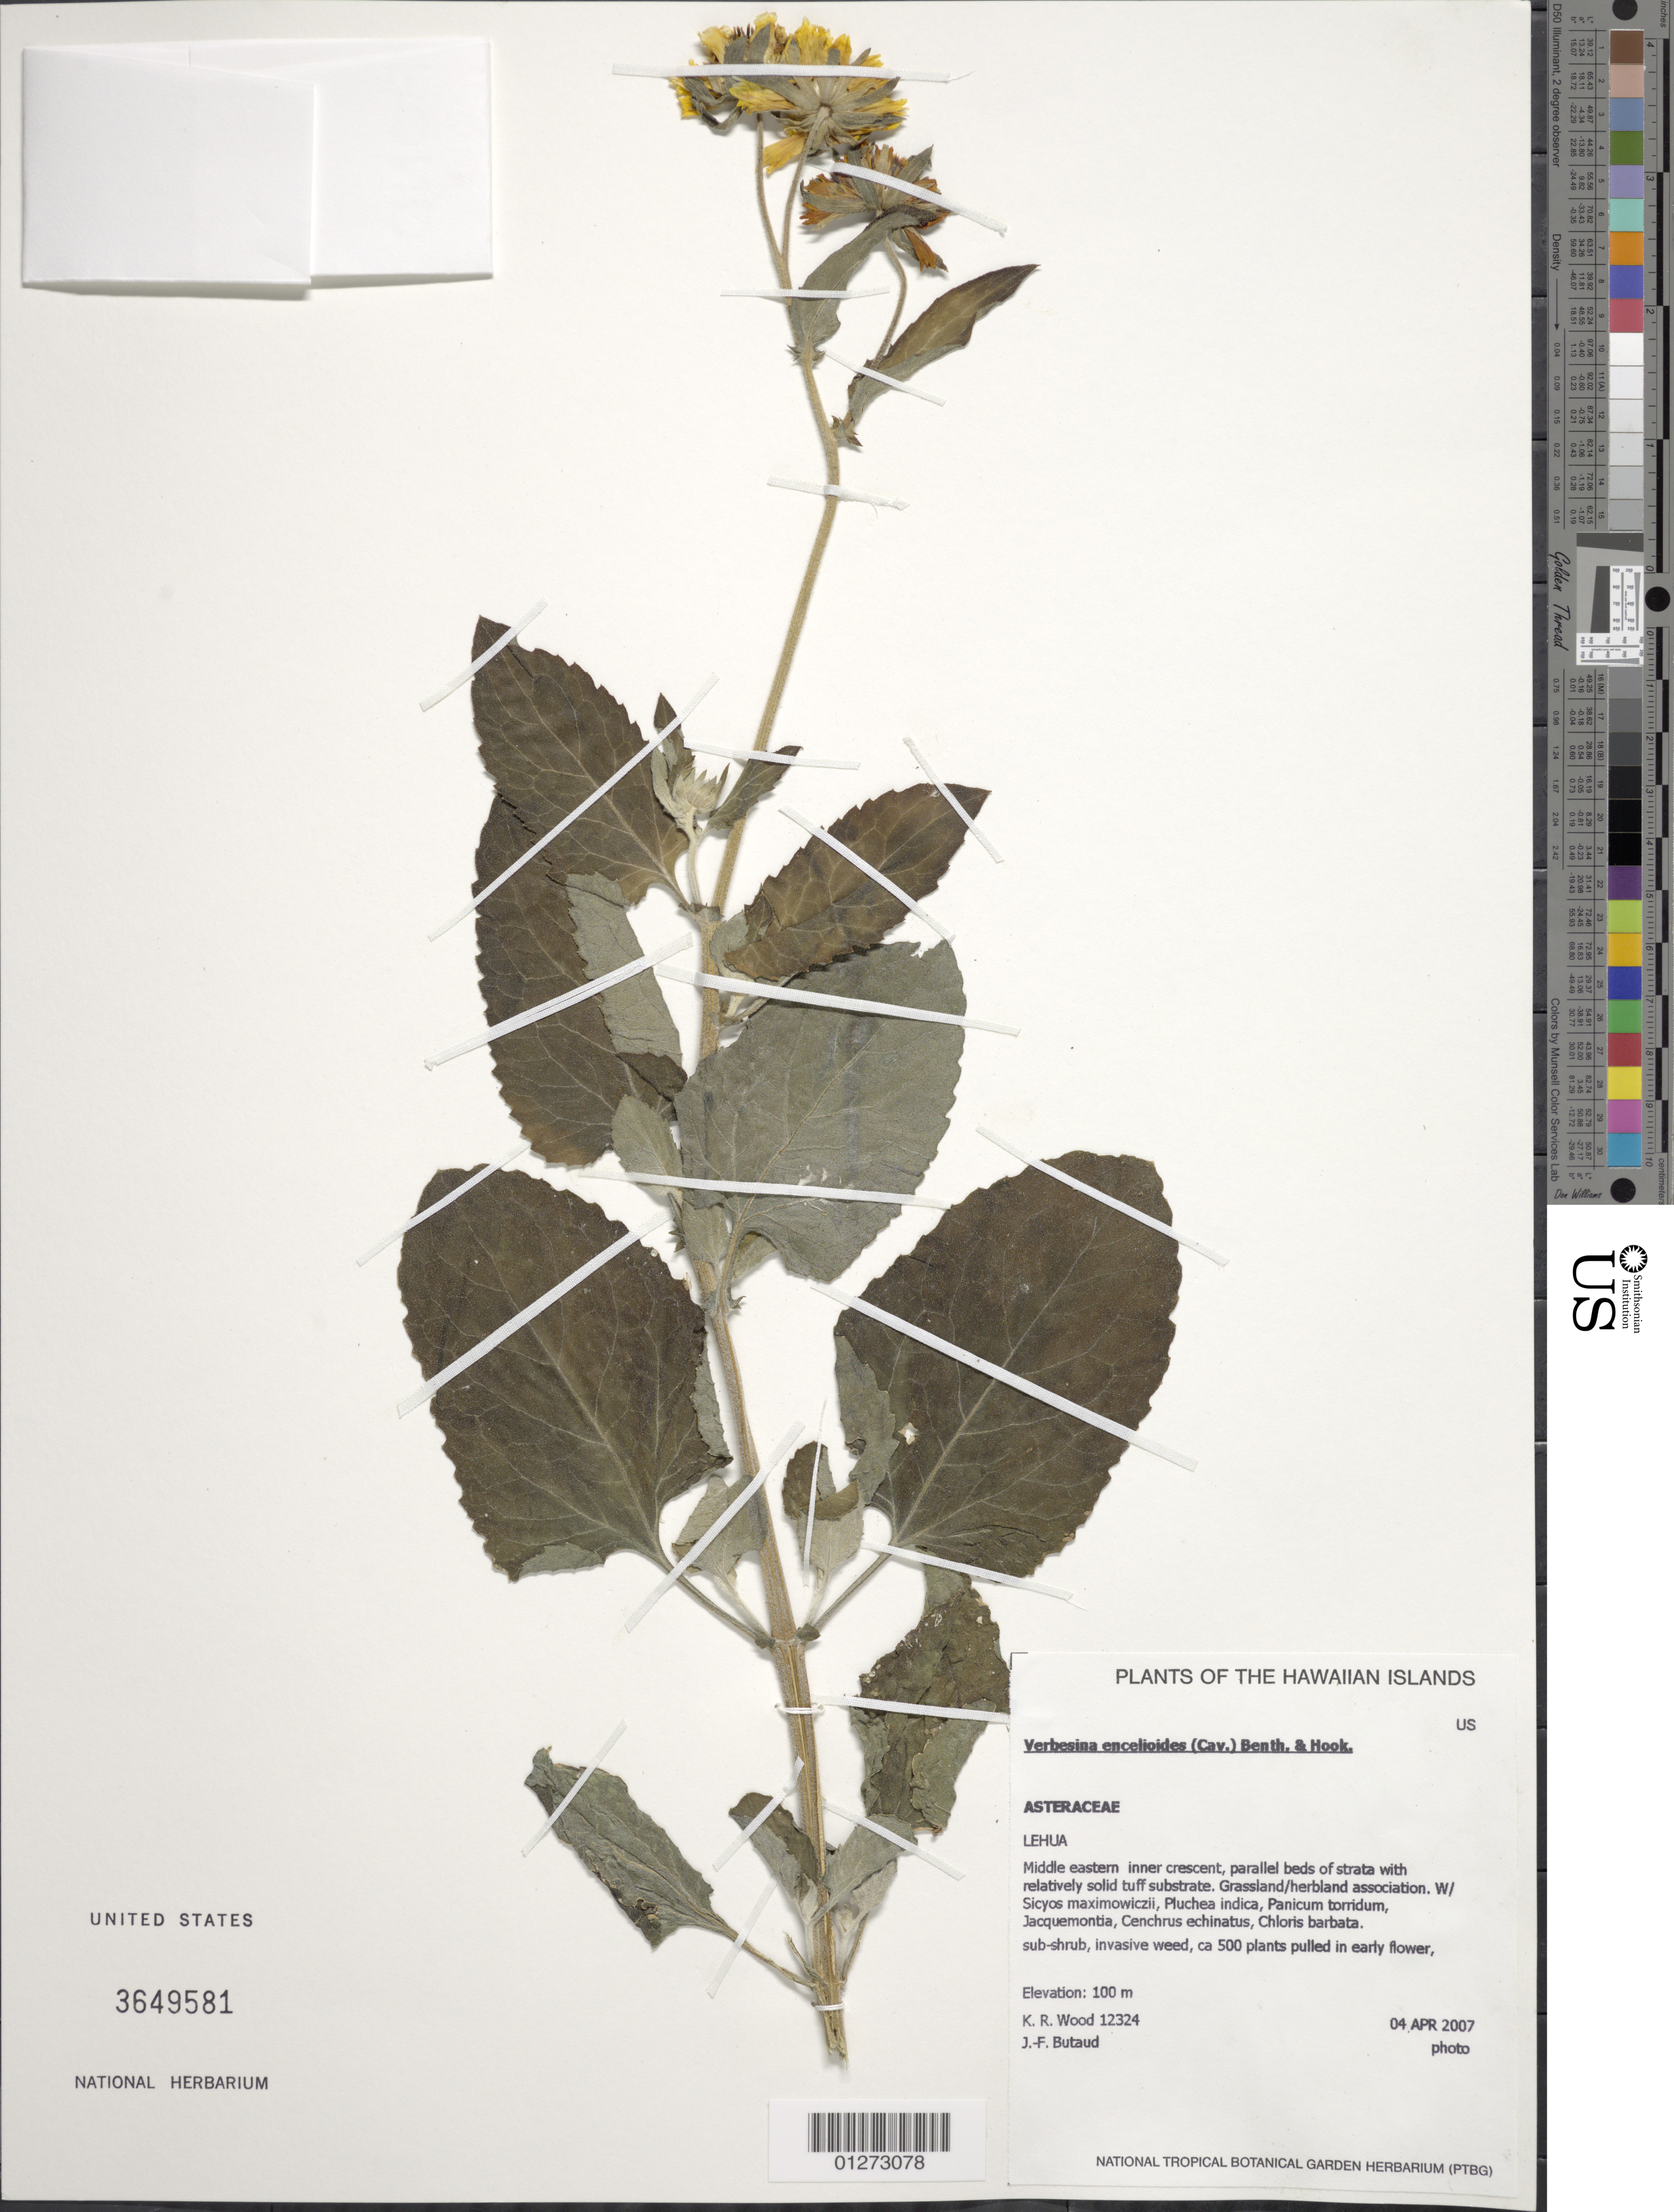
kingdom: Plantae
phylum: Tracheophyta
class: Magnoliopsida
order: Asterales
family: Asteraceae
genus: Verbesina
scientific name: Verbesina encelioides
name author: (Cav.) Benth. & Hook. ex A. Gray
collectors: K. R. Wood & J.-F. Butaud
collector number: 12324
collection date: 2007-04-04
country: United States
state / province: Hawaii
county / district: Kauai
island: Lehua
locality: Middle eastern inner crescent, parallel beds of strata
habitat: Grassland/herbland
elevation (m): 100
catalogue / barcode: US 3649581